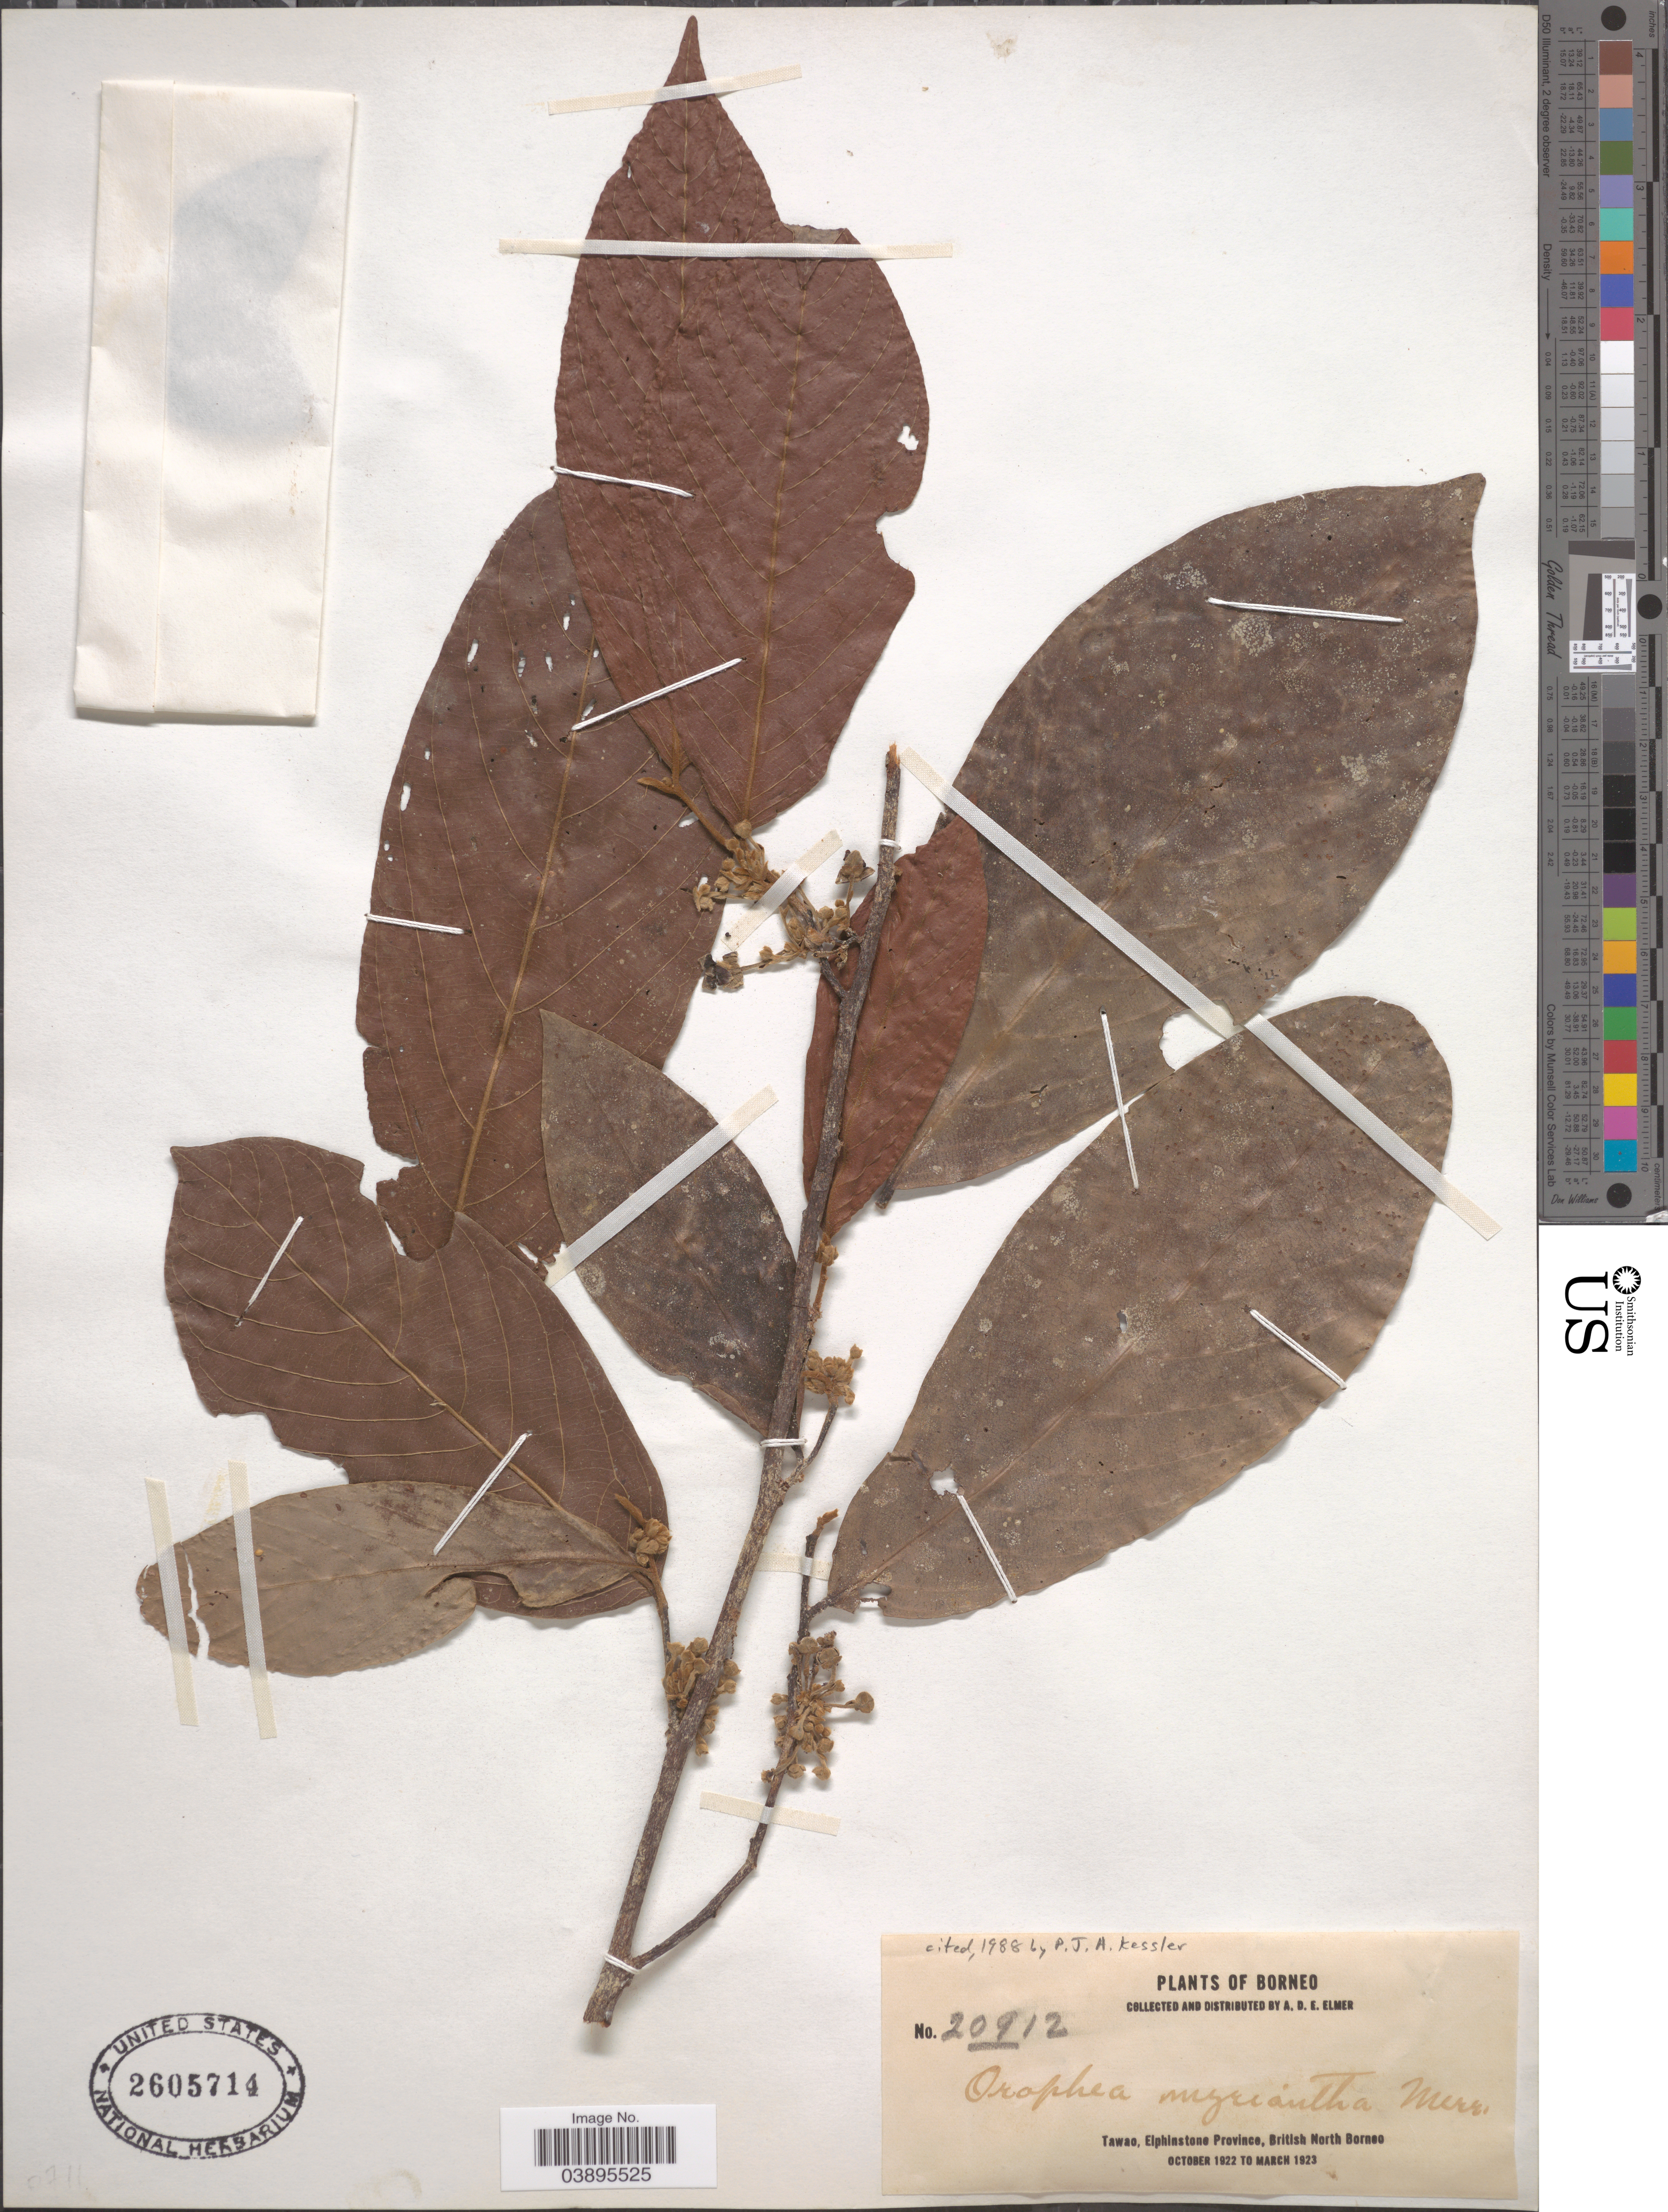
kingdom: Plantae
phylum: Tracheophyta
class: Magnoliopsida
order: Magnoliales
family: Annonaceae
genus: Orophea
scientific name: Orophea myriantha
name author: Merr.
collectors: A. D. E. Elmer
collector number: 20912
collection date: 1922-10/1923-03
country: Malaysia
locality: Borneo. Tawao, Elphinstone Province, British North Borneo.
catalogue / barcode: US 2605714